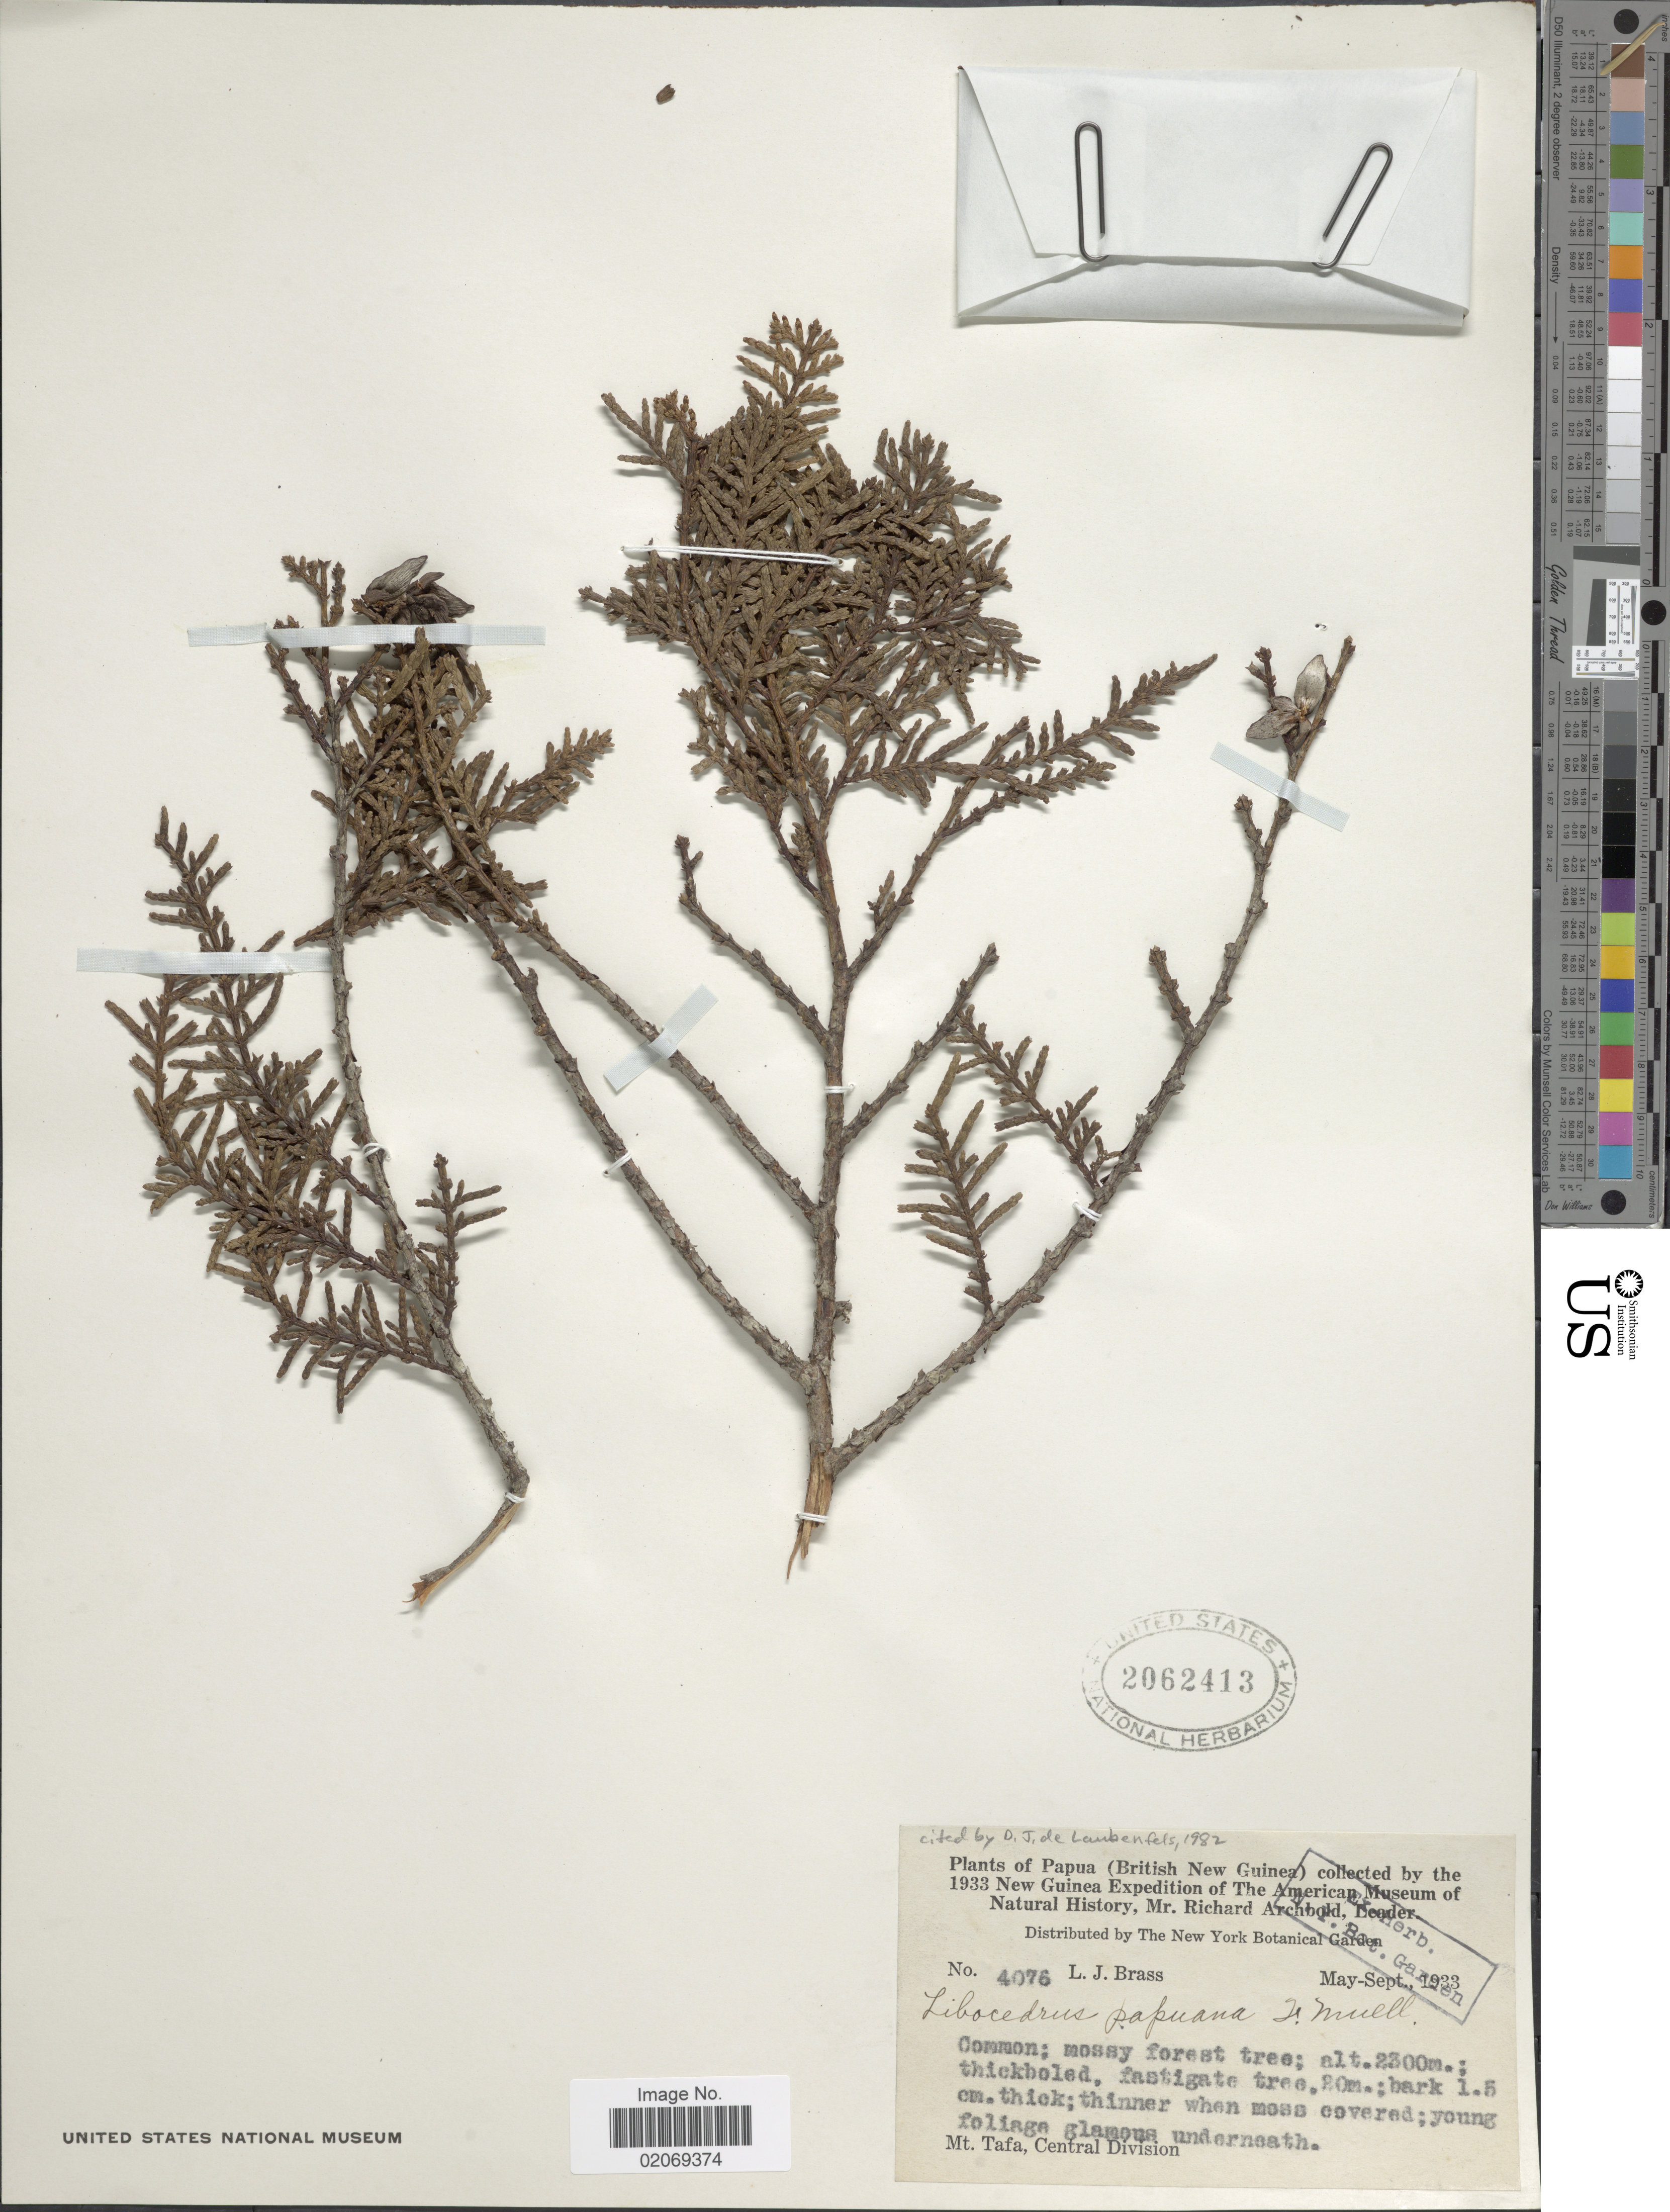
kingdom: Plantae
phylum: Tracheophyta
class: Pinopsida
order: Pinales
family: Cupressaceae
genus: Libocedrus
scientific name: Libocedrus papuana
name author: F. Muell.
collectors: L. J. Brass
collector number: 4076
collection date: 1933-05/1933-09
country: Papua New Guinea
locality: (British New Guinea), Mt Tafa, Central Division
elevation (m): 2300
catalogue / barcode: US 2062413